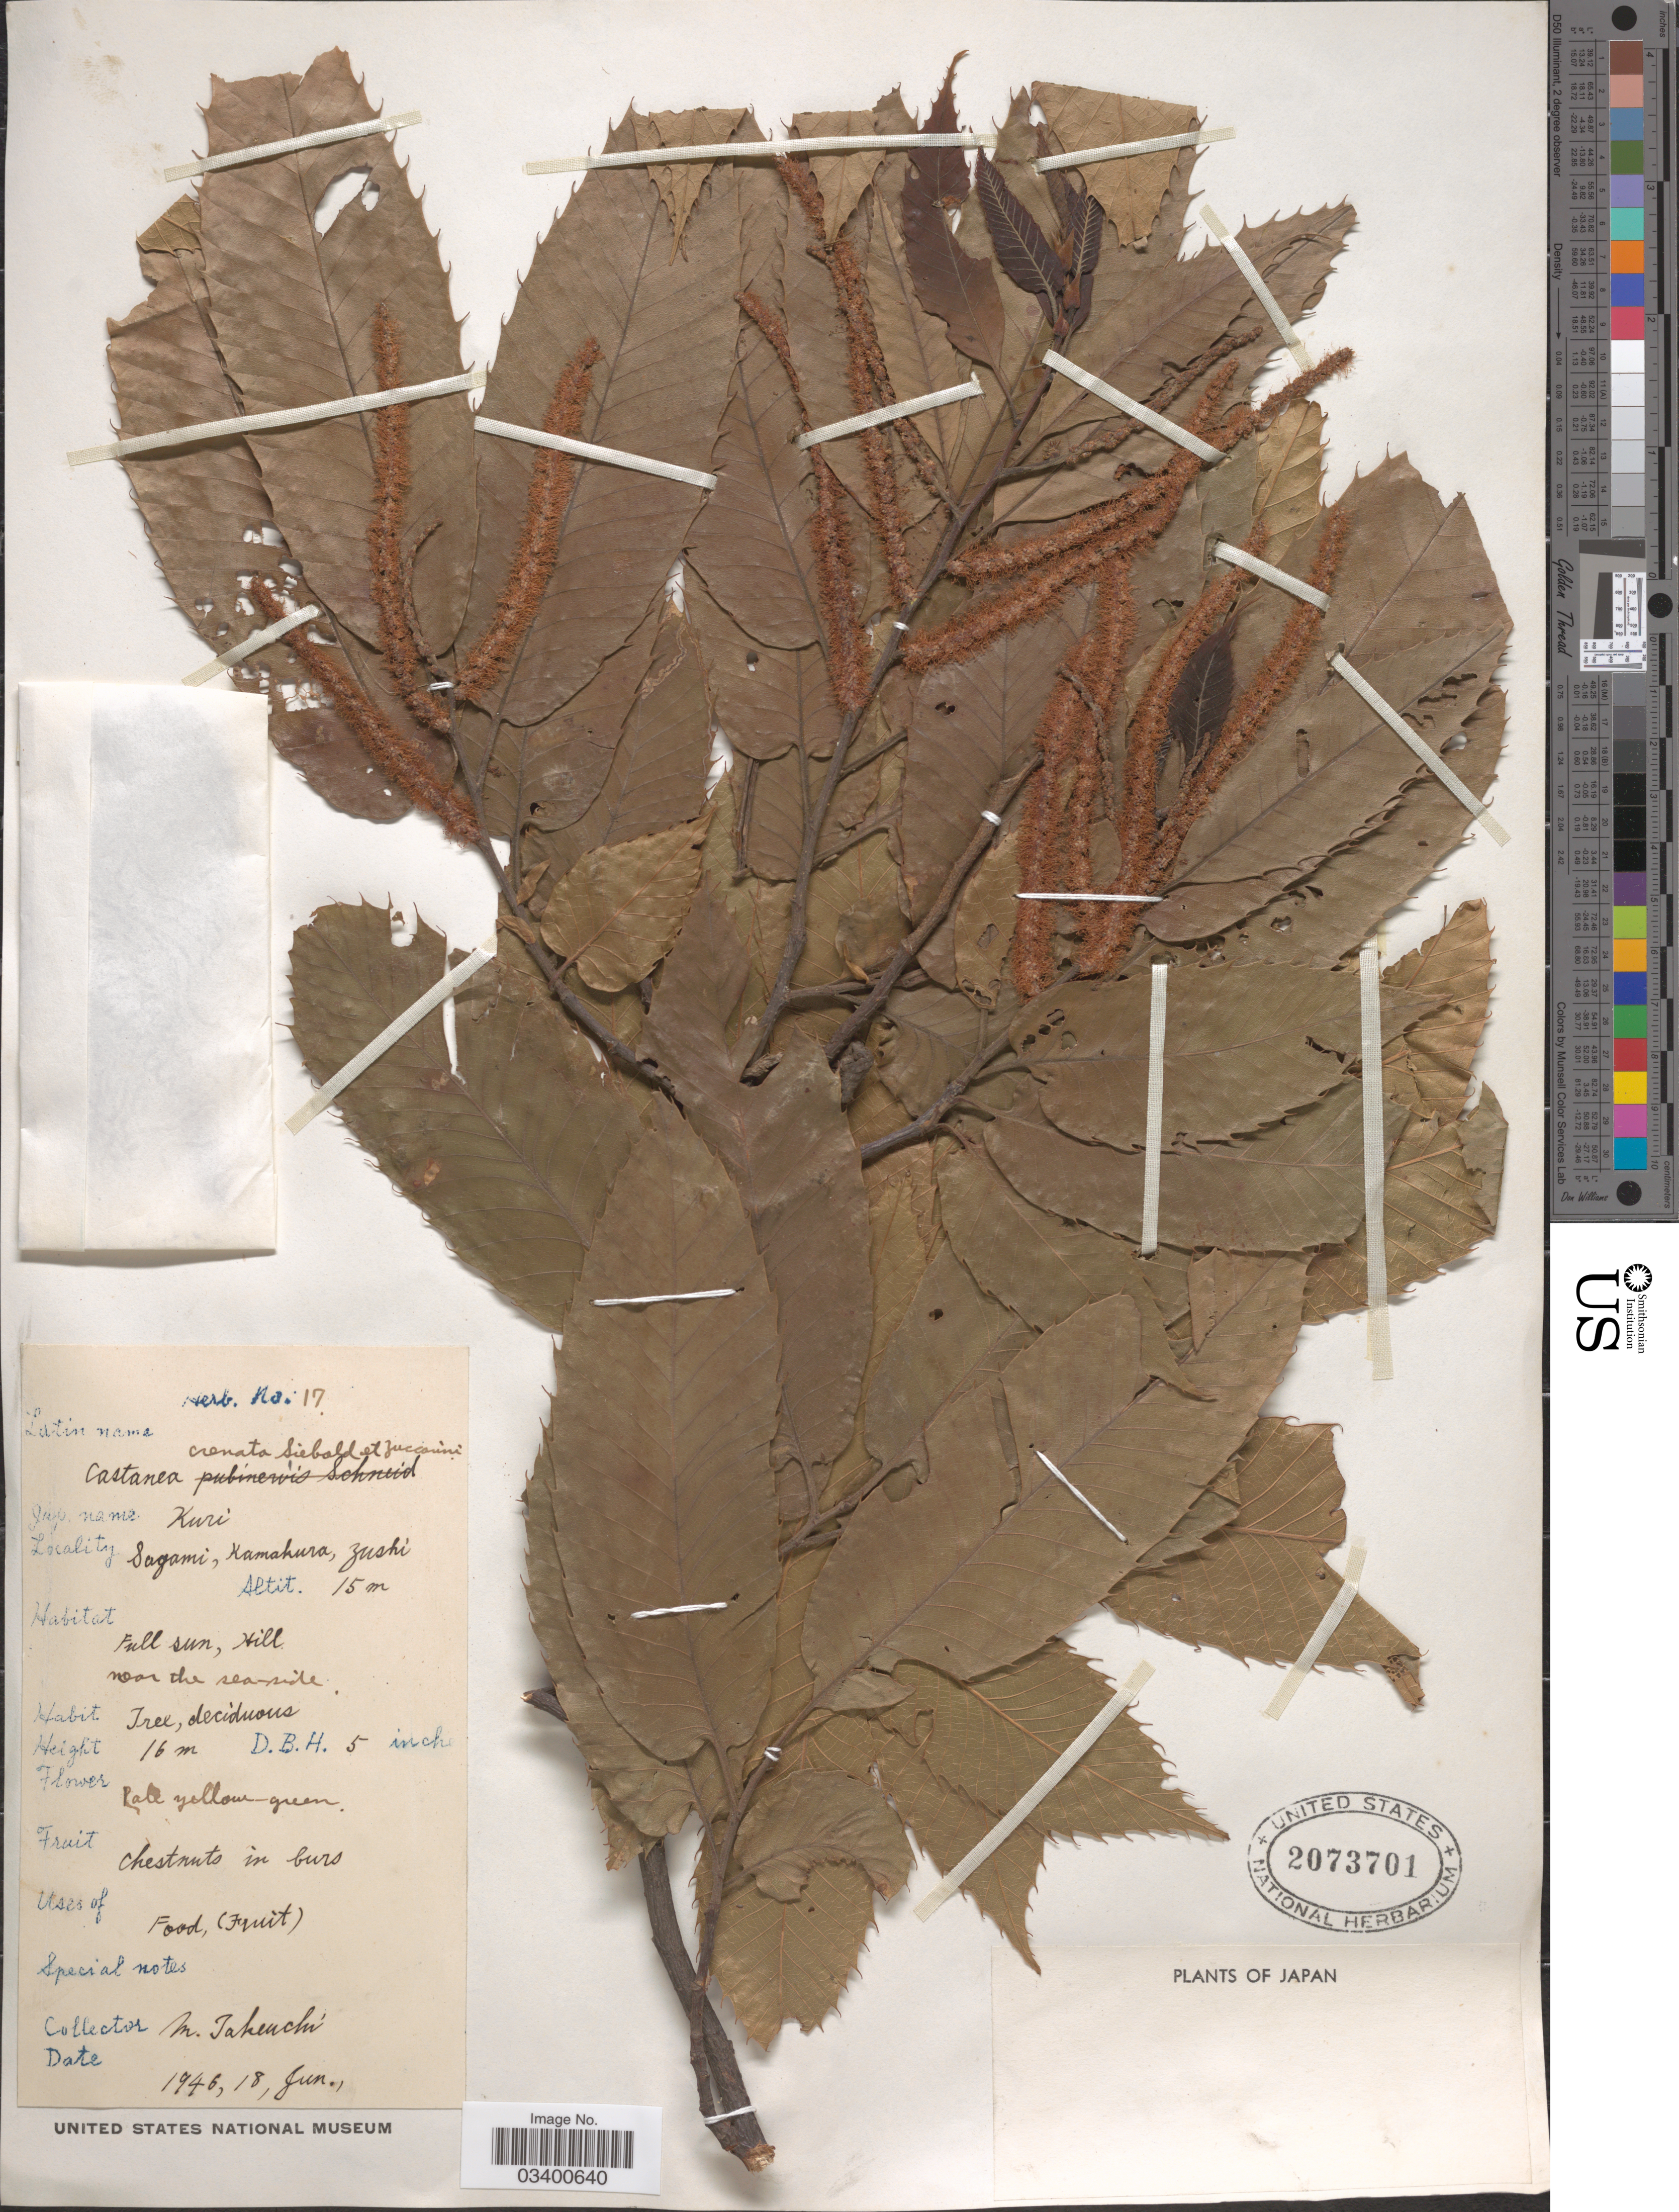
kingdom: Plantae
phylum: Tracheophyta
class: Magnoliopsida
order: Fagales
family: Fagaceae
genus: Castanea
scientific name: Castanea crenata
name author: Siebold & Zucc.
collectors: M. Takeuchi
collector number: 17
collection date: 1946-06-18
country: Japan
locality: Sagami, Kamakura, Zushi.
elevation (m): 15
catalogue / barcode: US 2073701